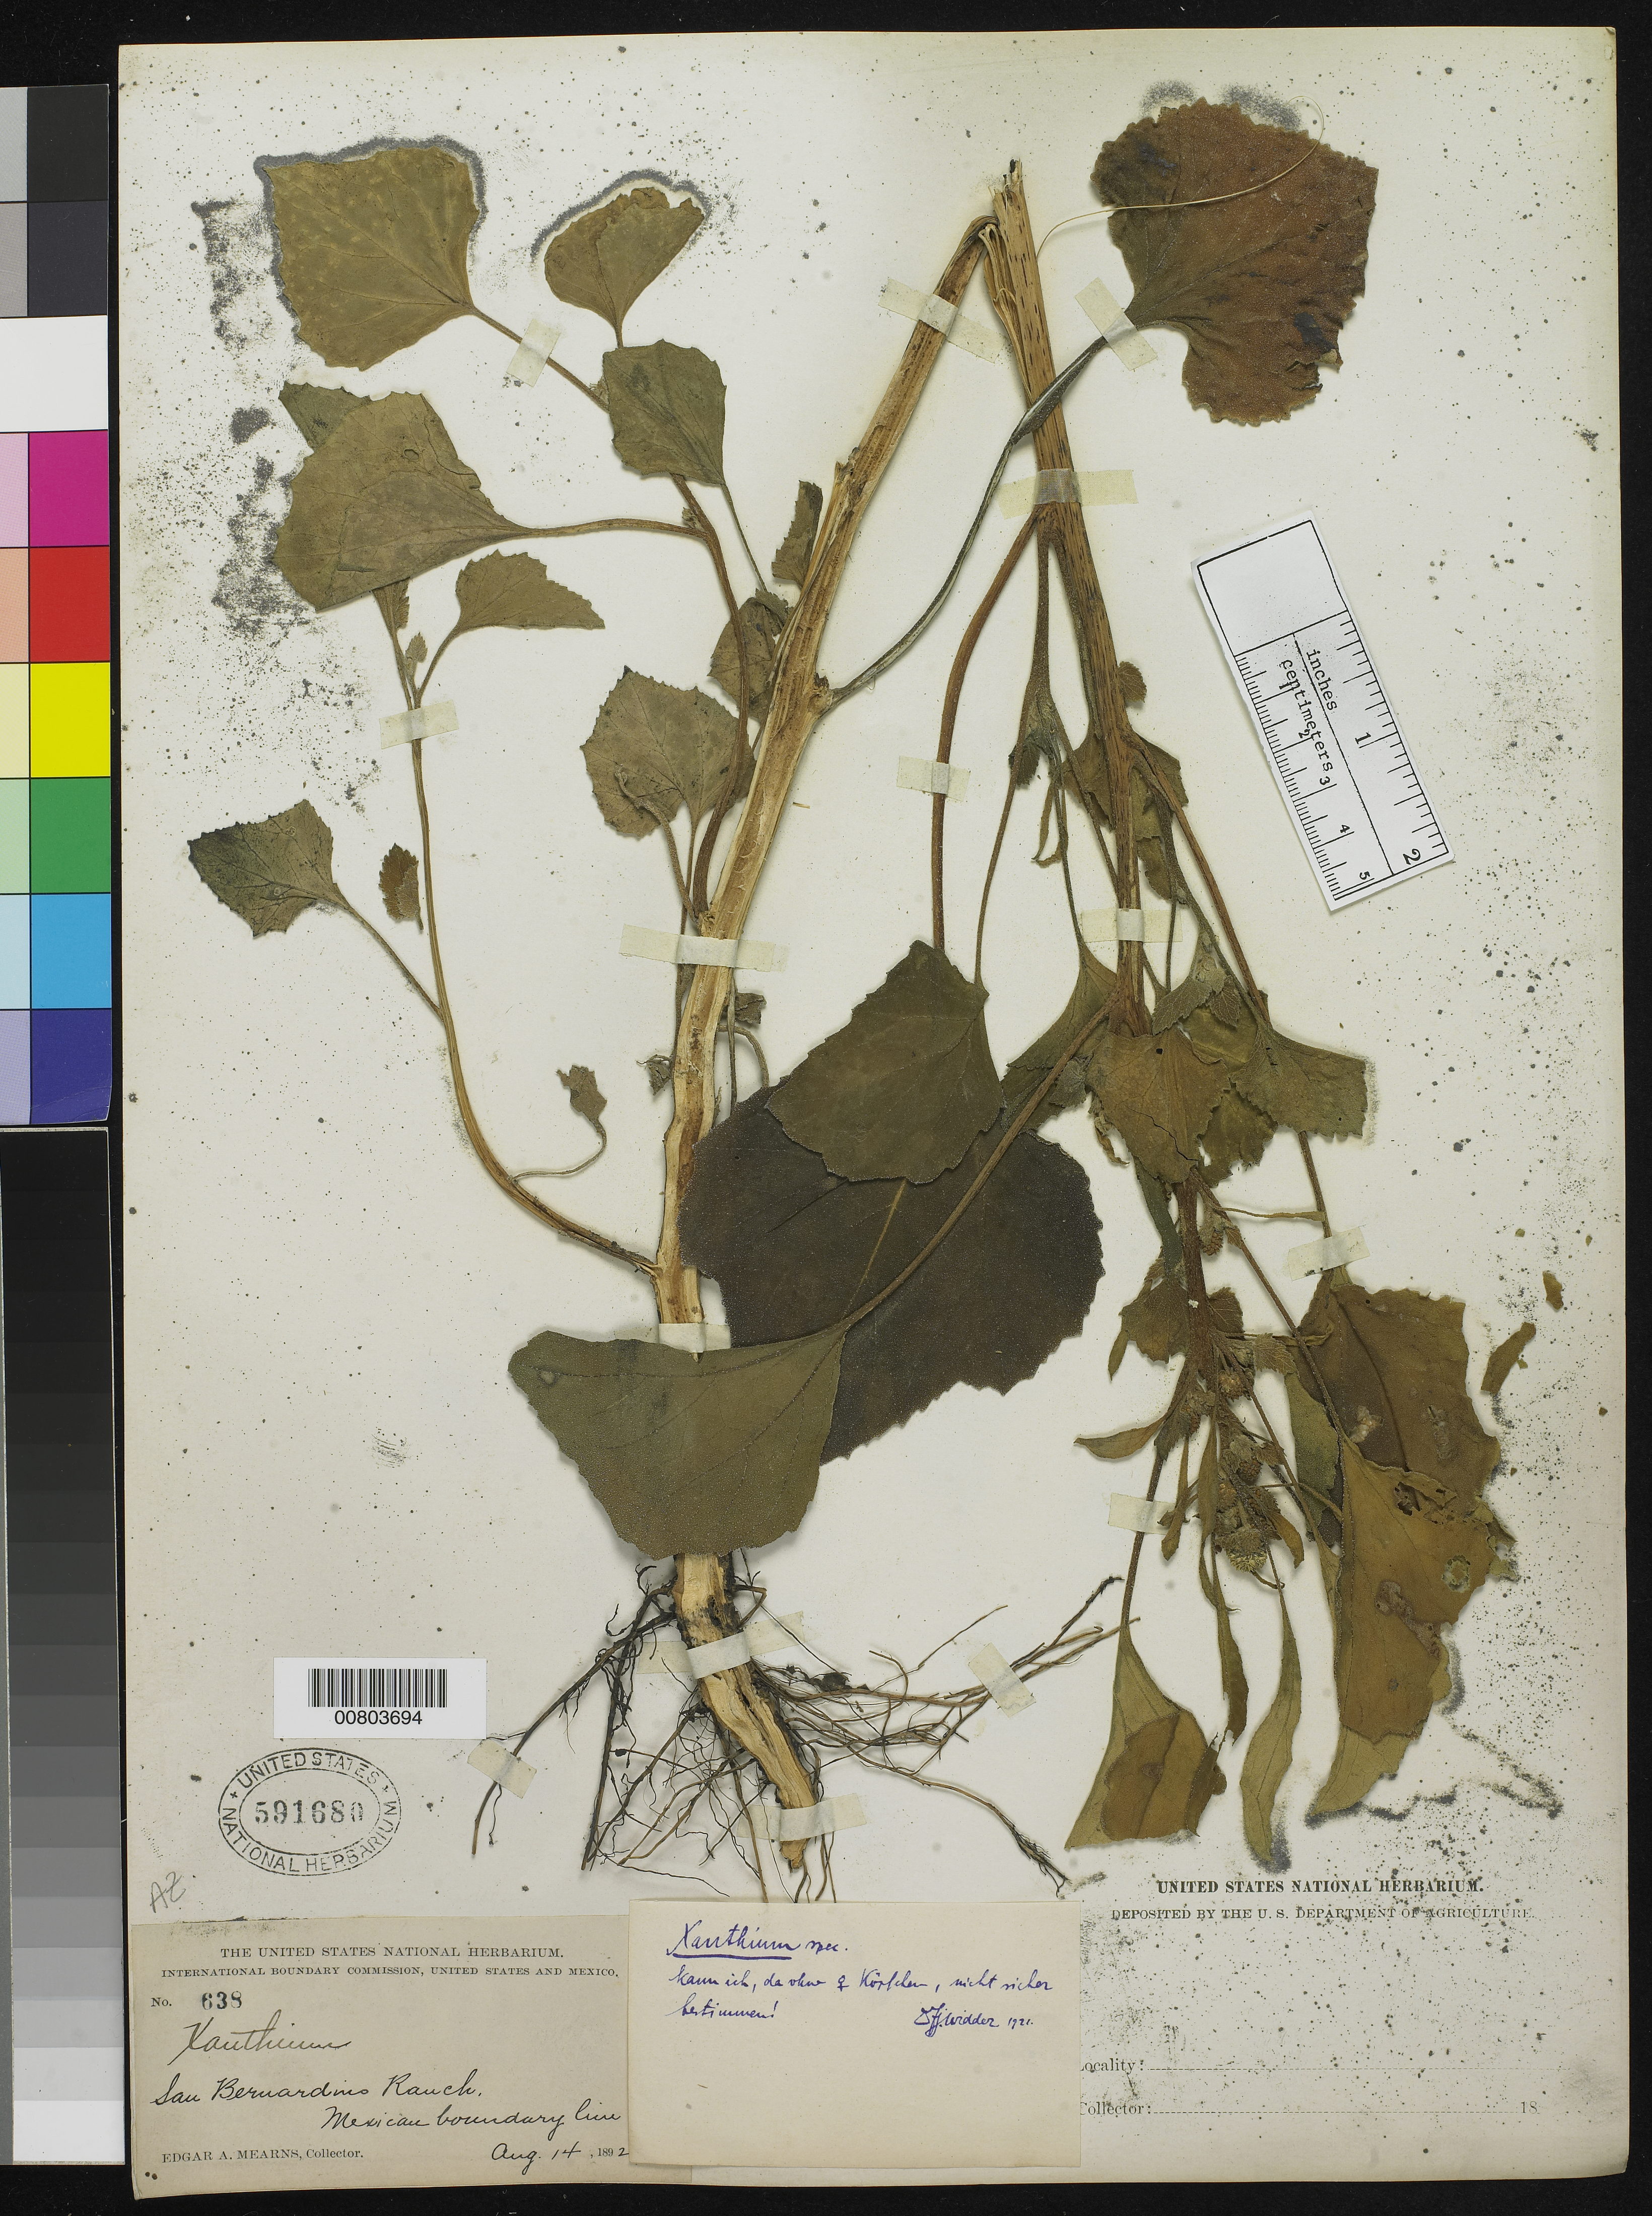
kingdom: Plantae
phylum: Tracheophyta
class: Magnoliopsida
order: Asterales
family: Asteraceae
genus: Xanthium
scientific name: Xanthium sp.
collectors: E. A. Mearns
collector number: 638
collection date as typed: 14 Aug 1892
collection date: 1892-08-14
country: United States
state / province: Arizona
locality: San Bernardino Ranch. Mexican Boundary Line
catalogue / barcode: US 591680